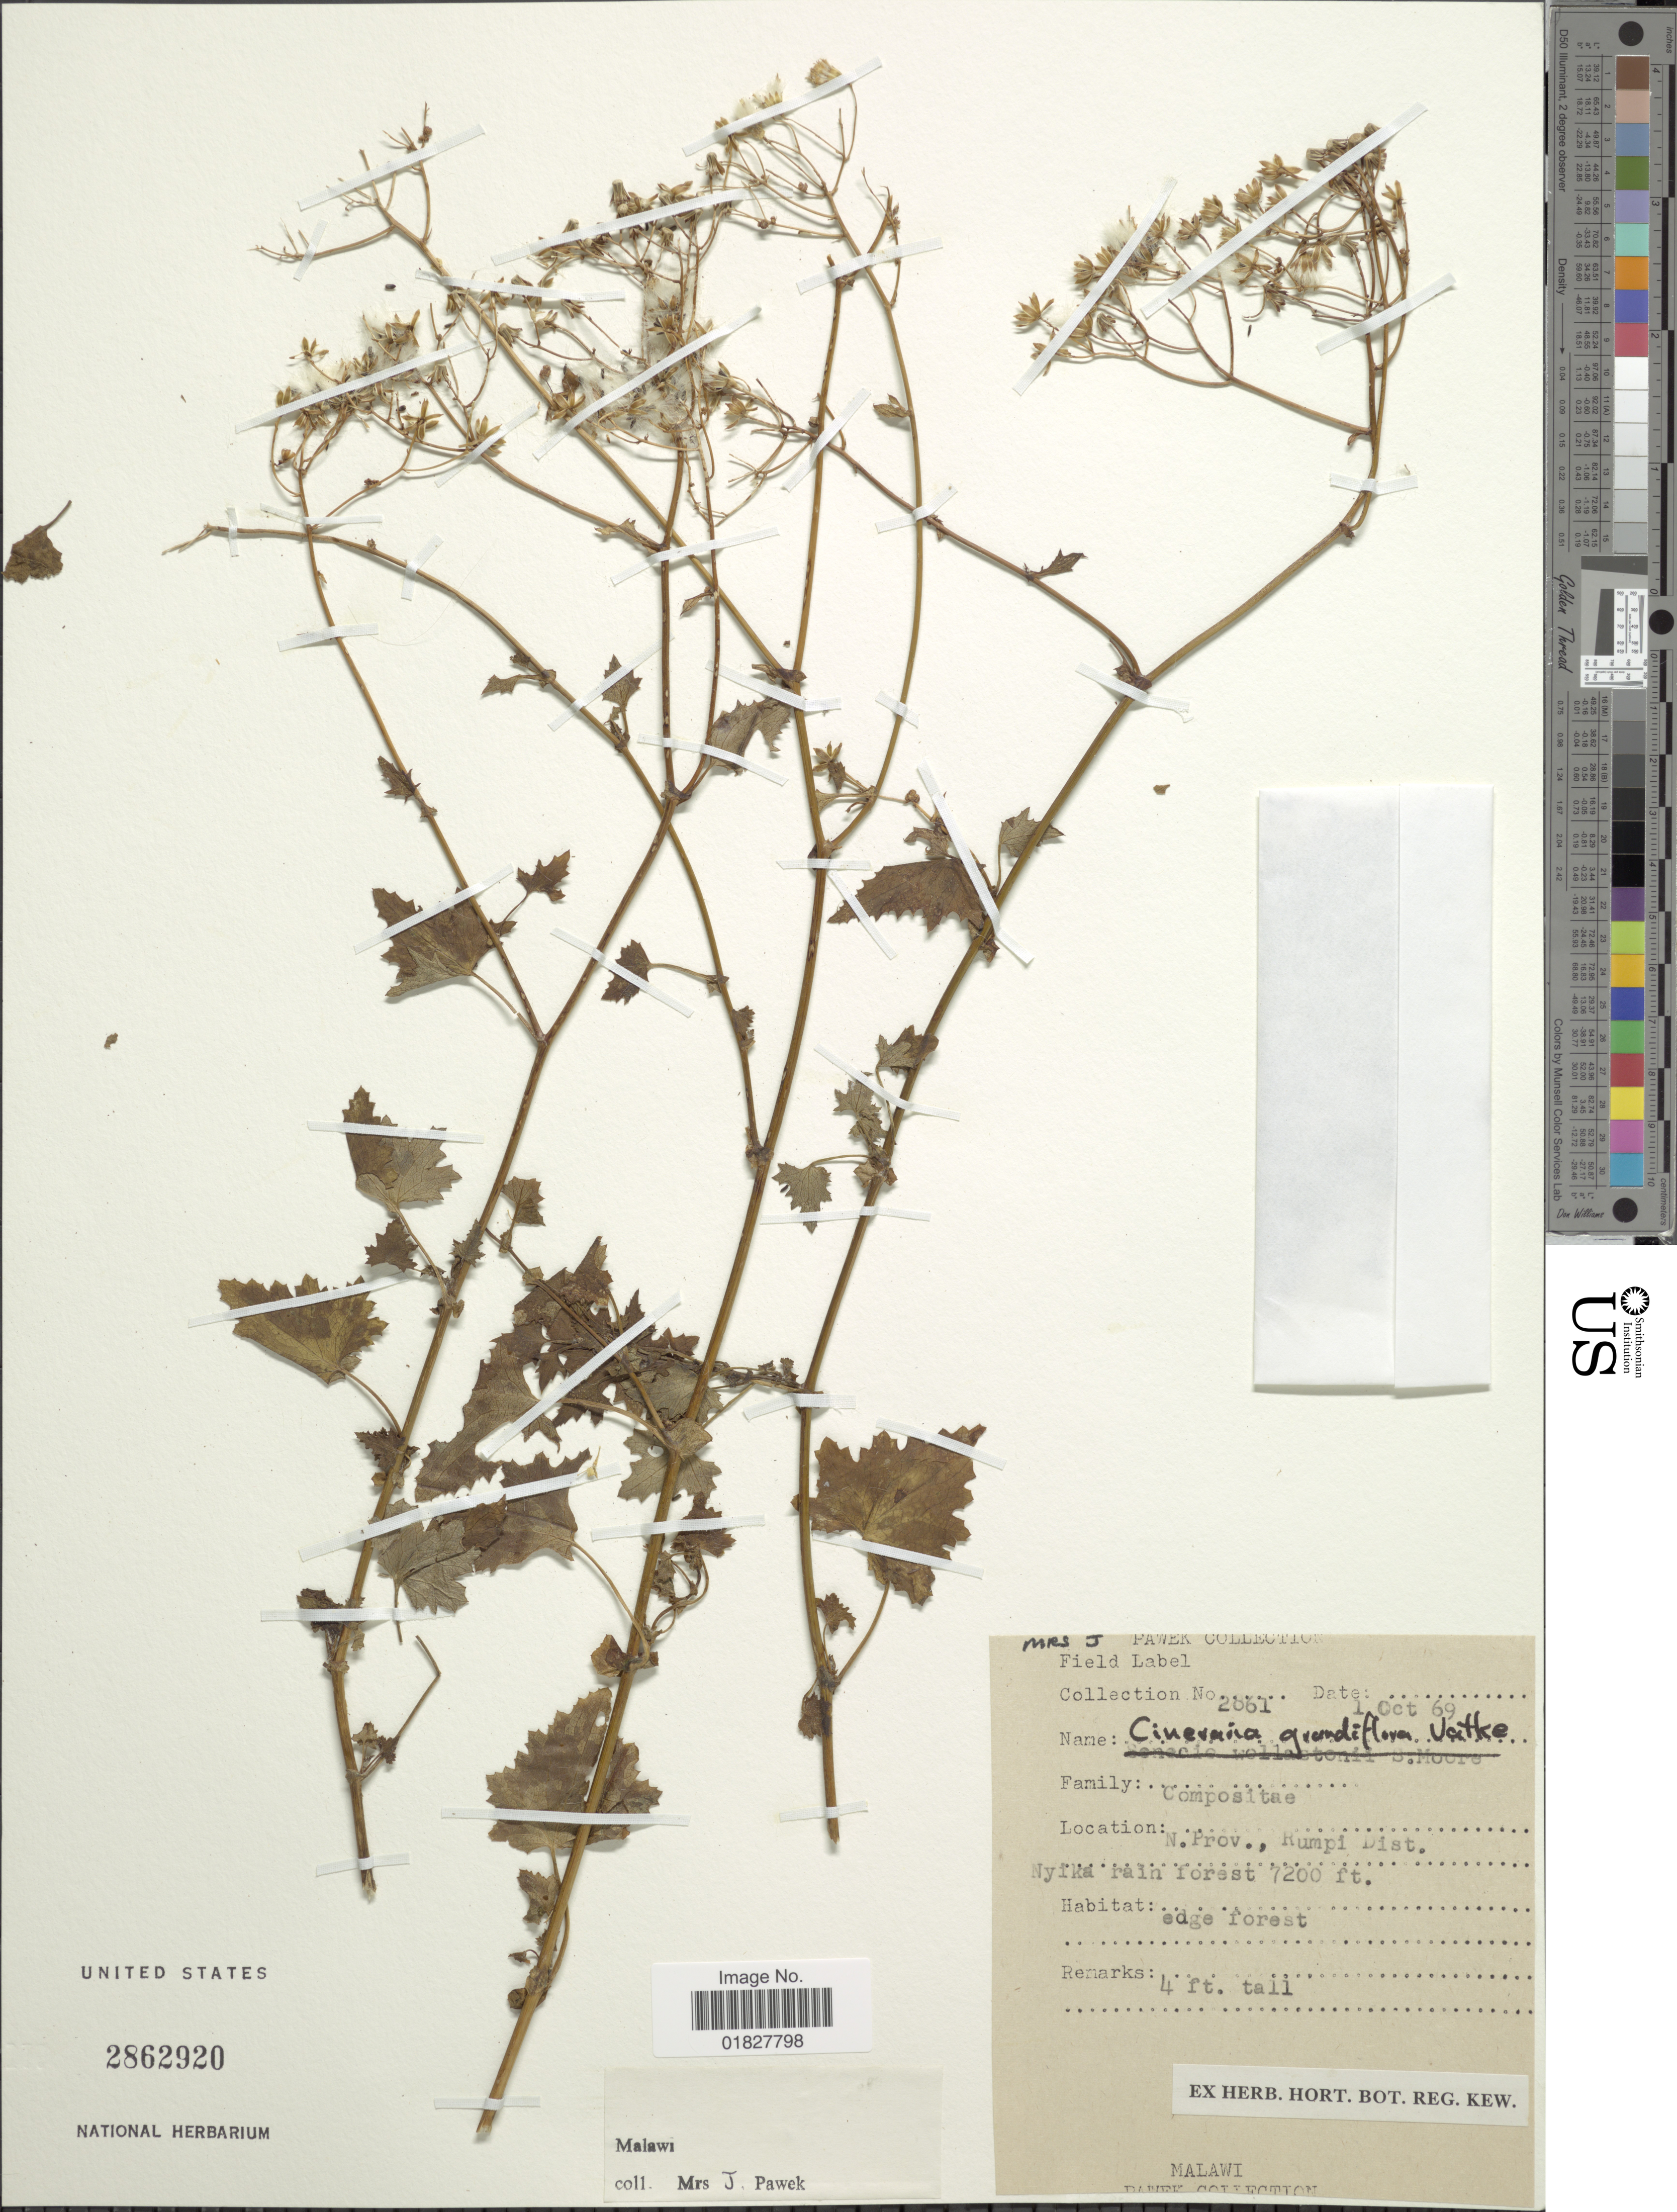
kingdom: Plantae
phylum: Tracheophyta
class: Magnoliopsida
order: Asterales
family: Asteraceae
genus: Cineraria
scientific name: Cineraria grandiflora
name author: Vatke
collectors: J. Pawek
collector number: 2861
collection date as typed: Transcribed d/m/y: 1/10/69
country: Malawi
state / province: Northern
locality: N. Prov., Rumpi Dist., Nyika rain forest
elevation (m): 2195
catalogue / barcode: US 2862920